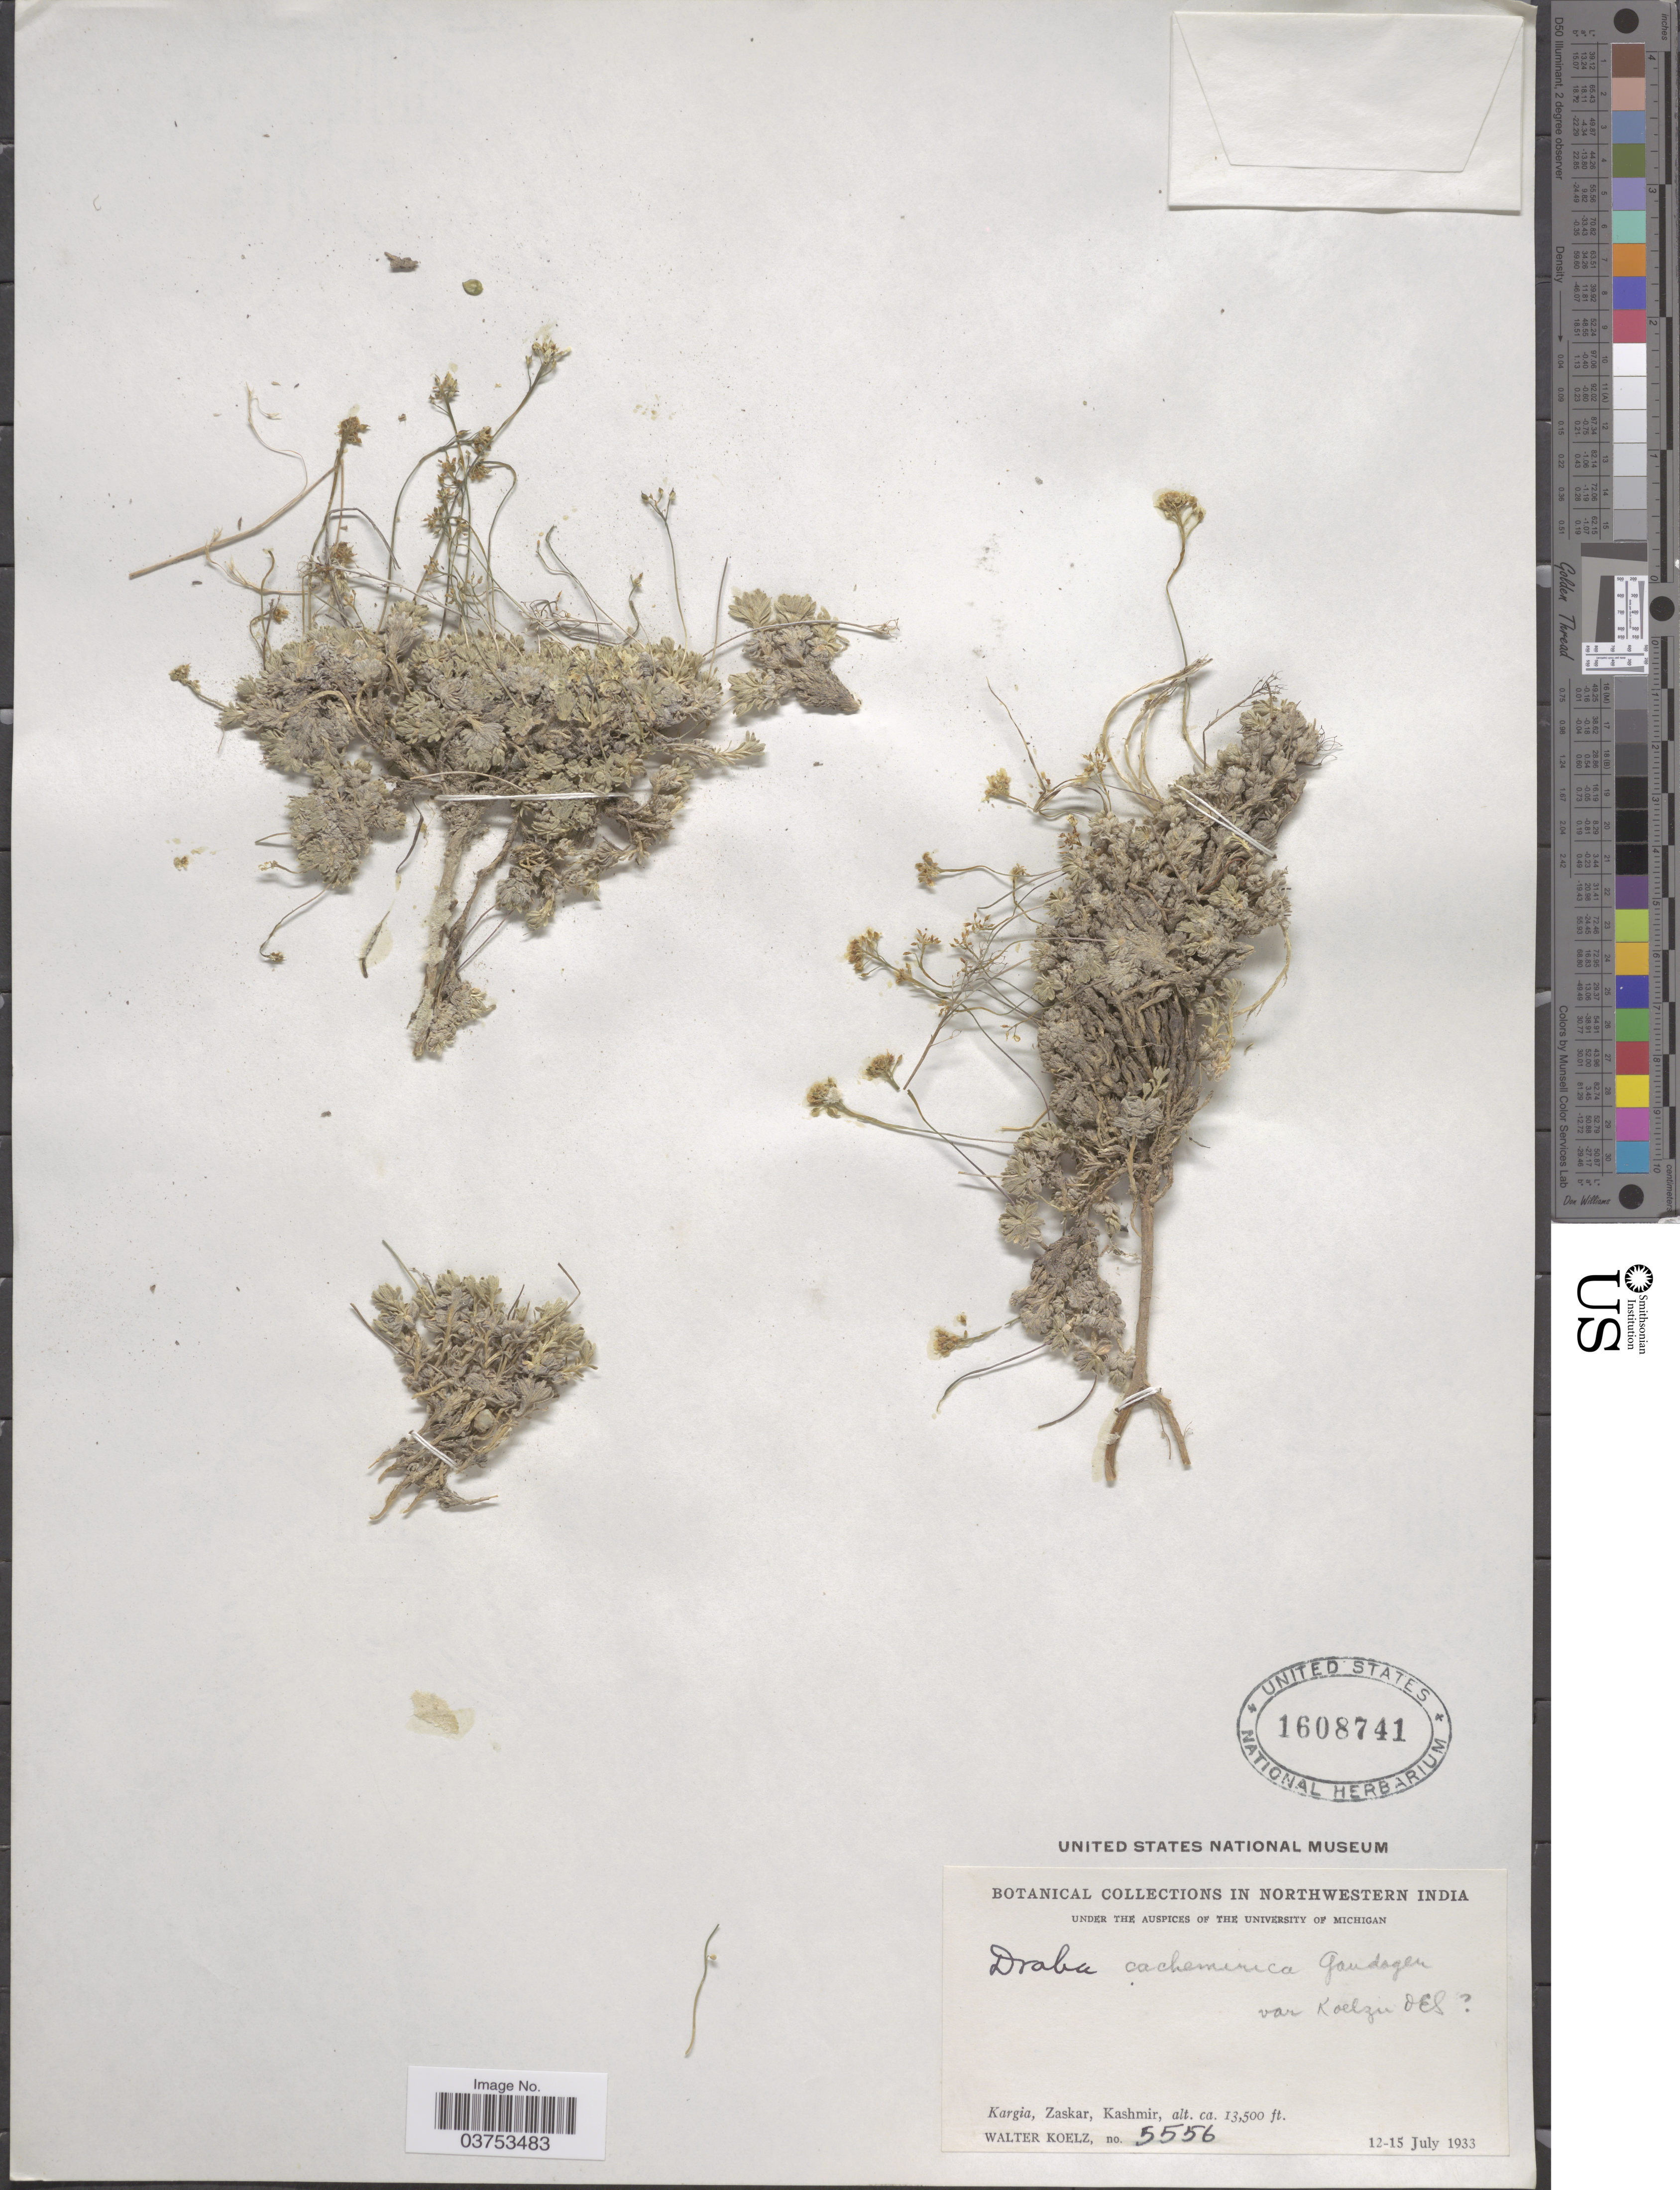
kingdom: Plantae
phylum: Tracheophyta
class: Magnoliopsida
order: Brassicales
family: Brassicaceae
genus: Draba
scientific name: Draba cachemirica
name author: Gand.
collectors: W. N. Koelz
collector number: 5556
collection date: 1933-07-12/1933-07-15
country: India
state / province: Jammu and Kashmir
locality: Northwestern India. Kargia, Zaskar, Kashmir.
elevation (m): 4115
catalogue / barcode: US 1608741